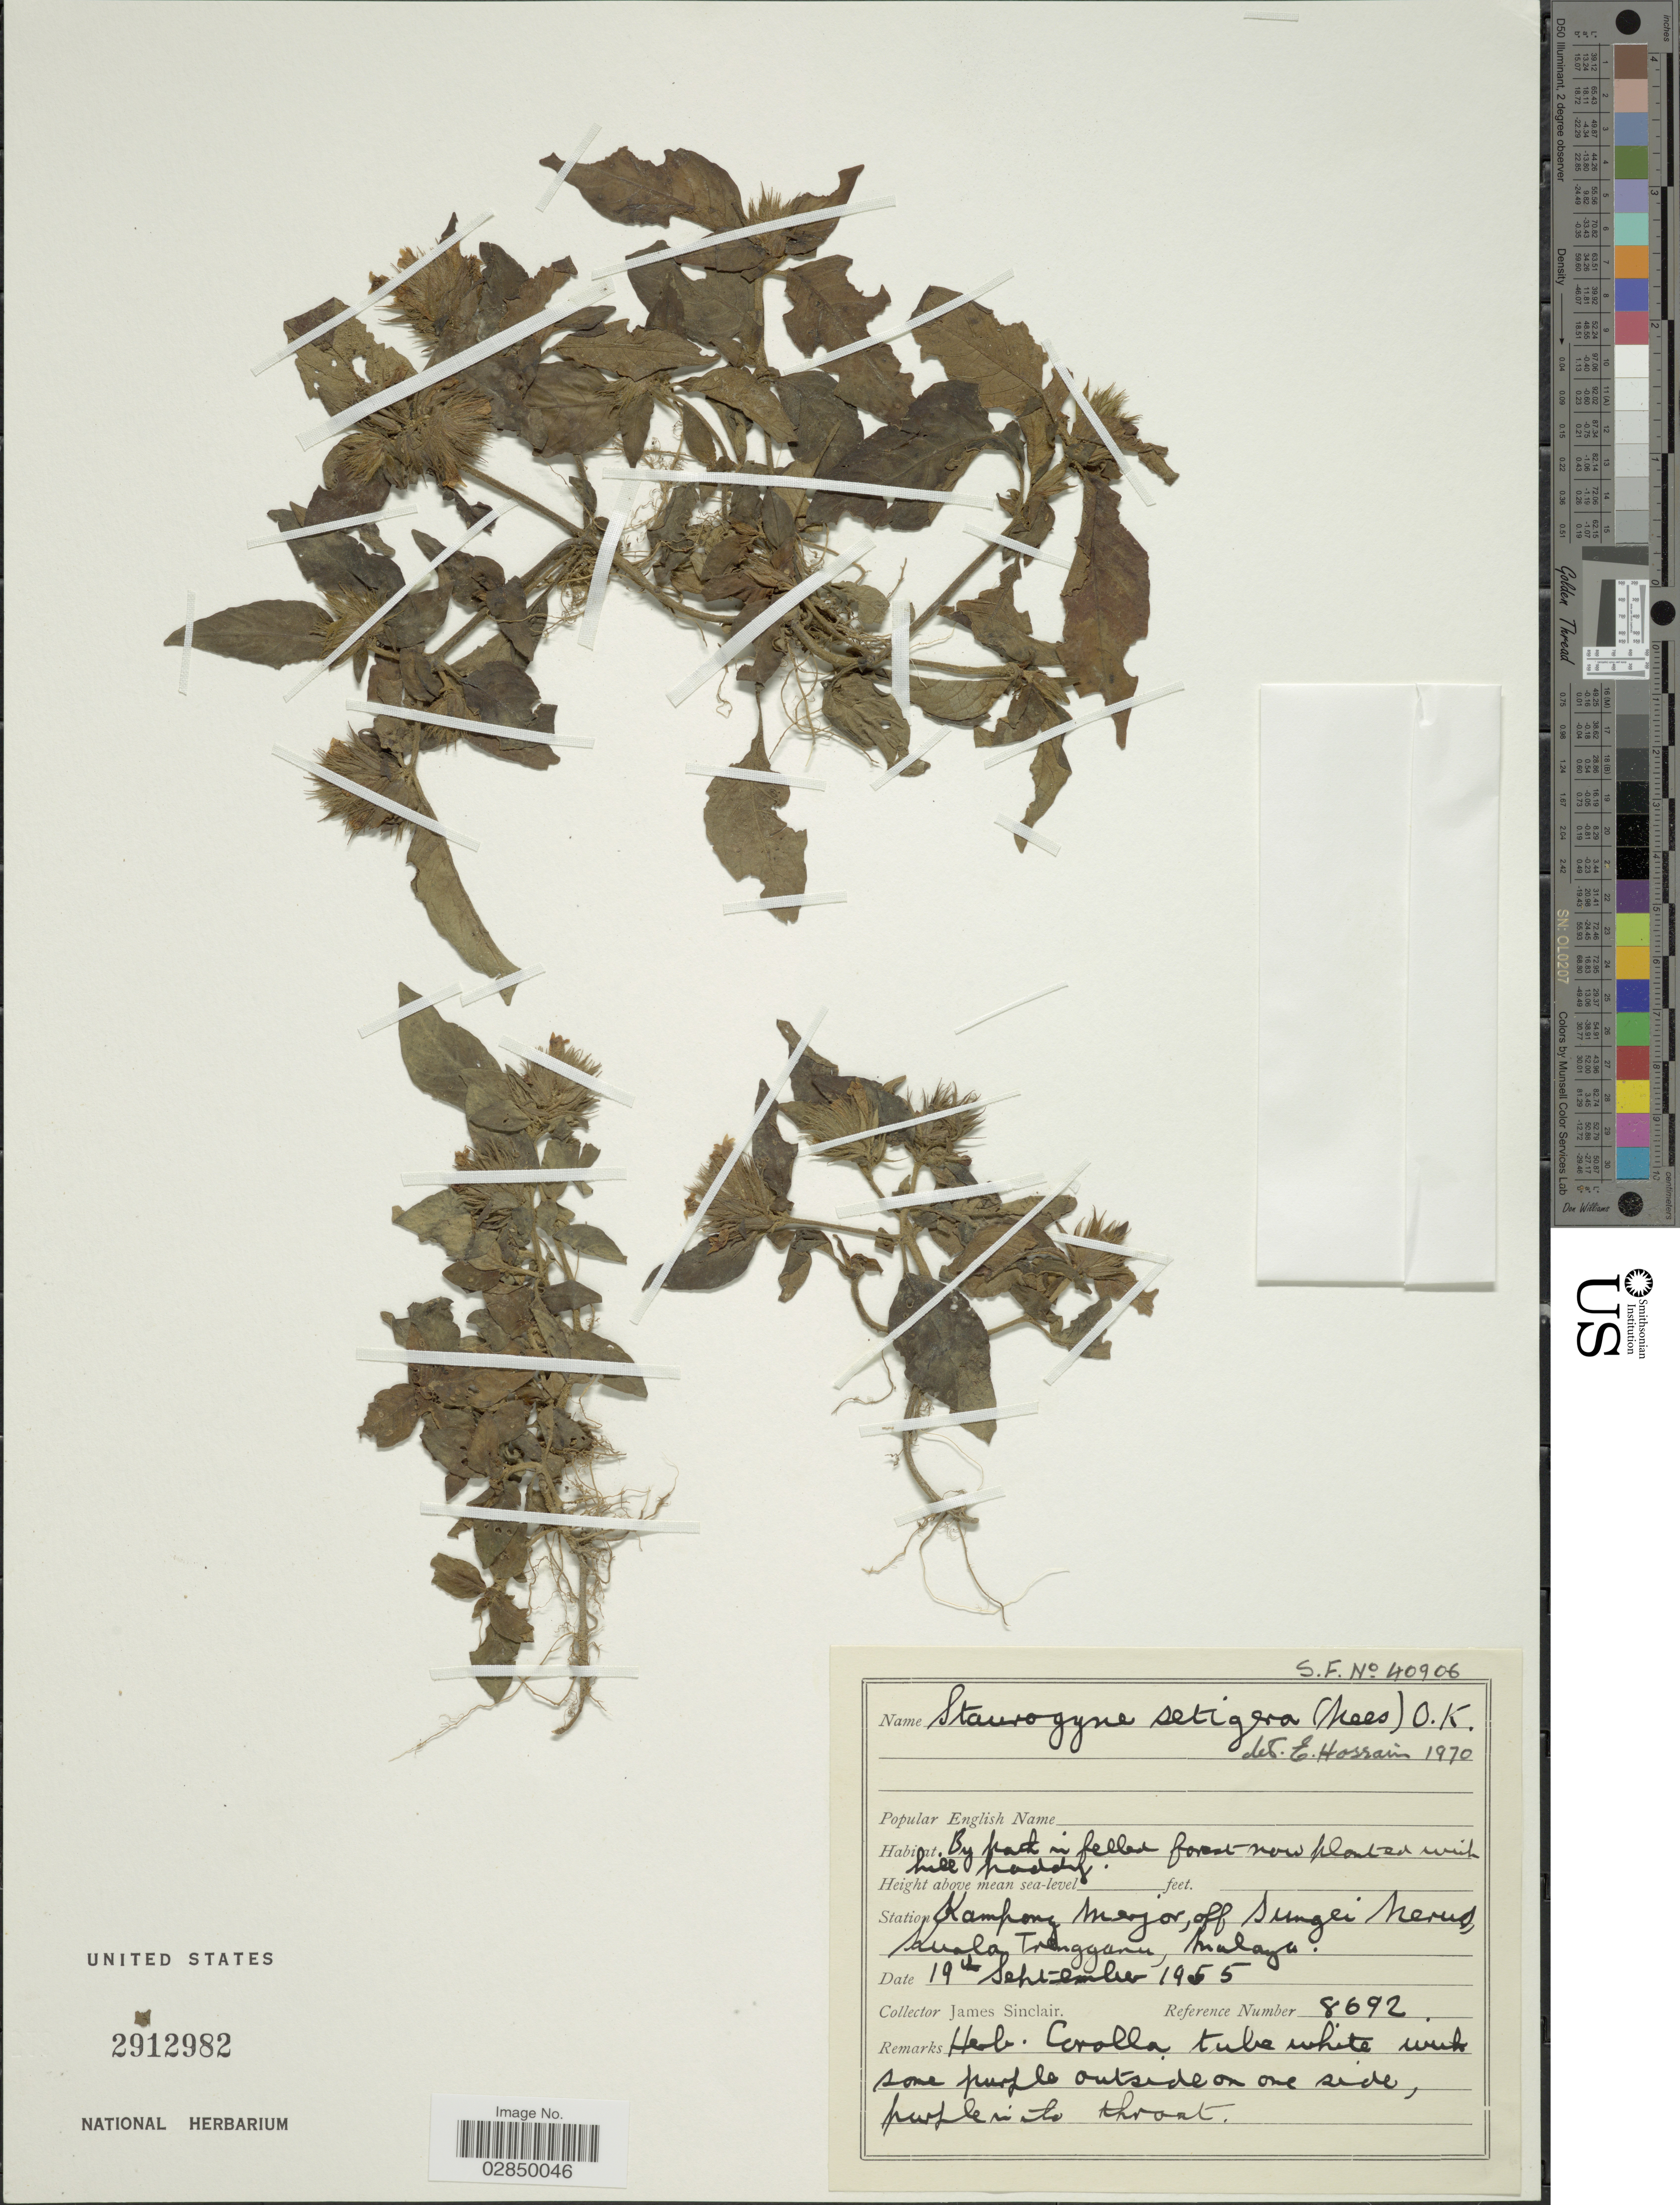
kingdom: Plantae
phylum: Tracheophyta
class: Magnoliopsida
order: Lamiales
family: Acanthaceae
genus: Staurogyne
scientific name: Staurogyne setigera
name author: Kuntze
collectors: J. Sinclair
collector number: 8692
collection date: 1955-09-19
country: Malaysia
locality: Station Kampong Major, off Sungei Nerud, Kuala Tranngamu. Malaya.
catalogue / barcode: US 2912982